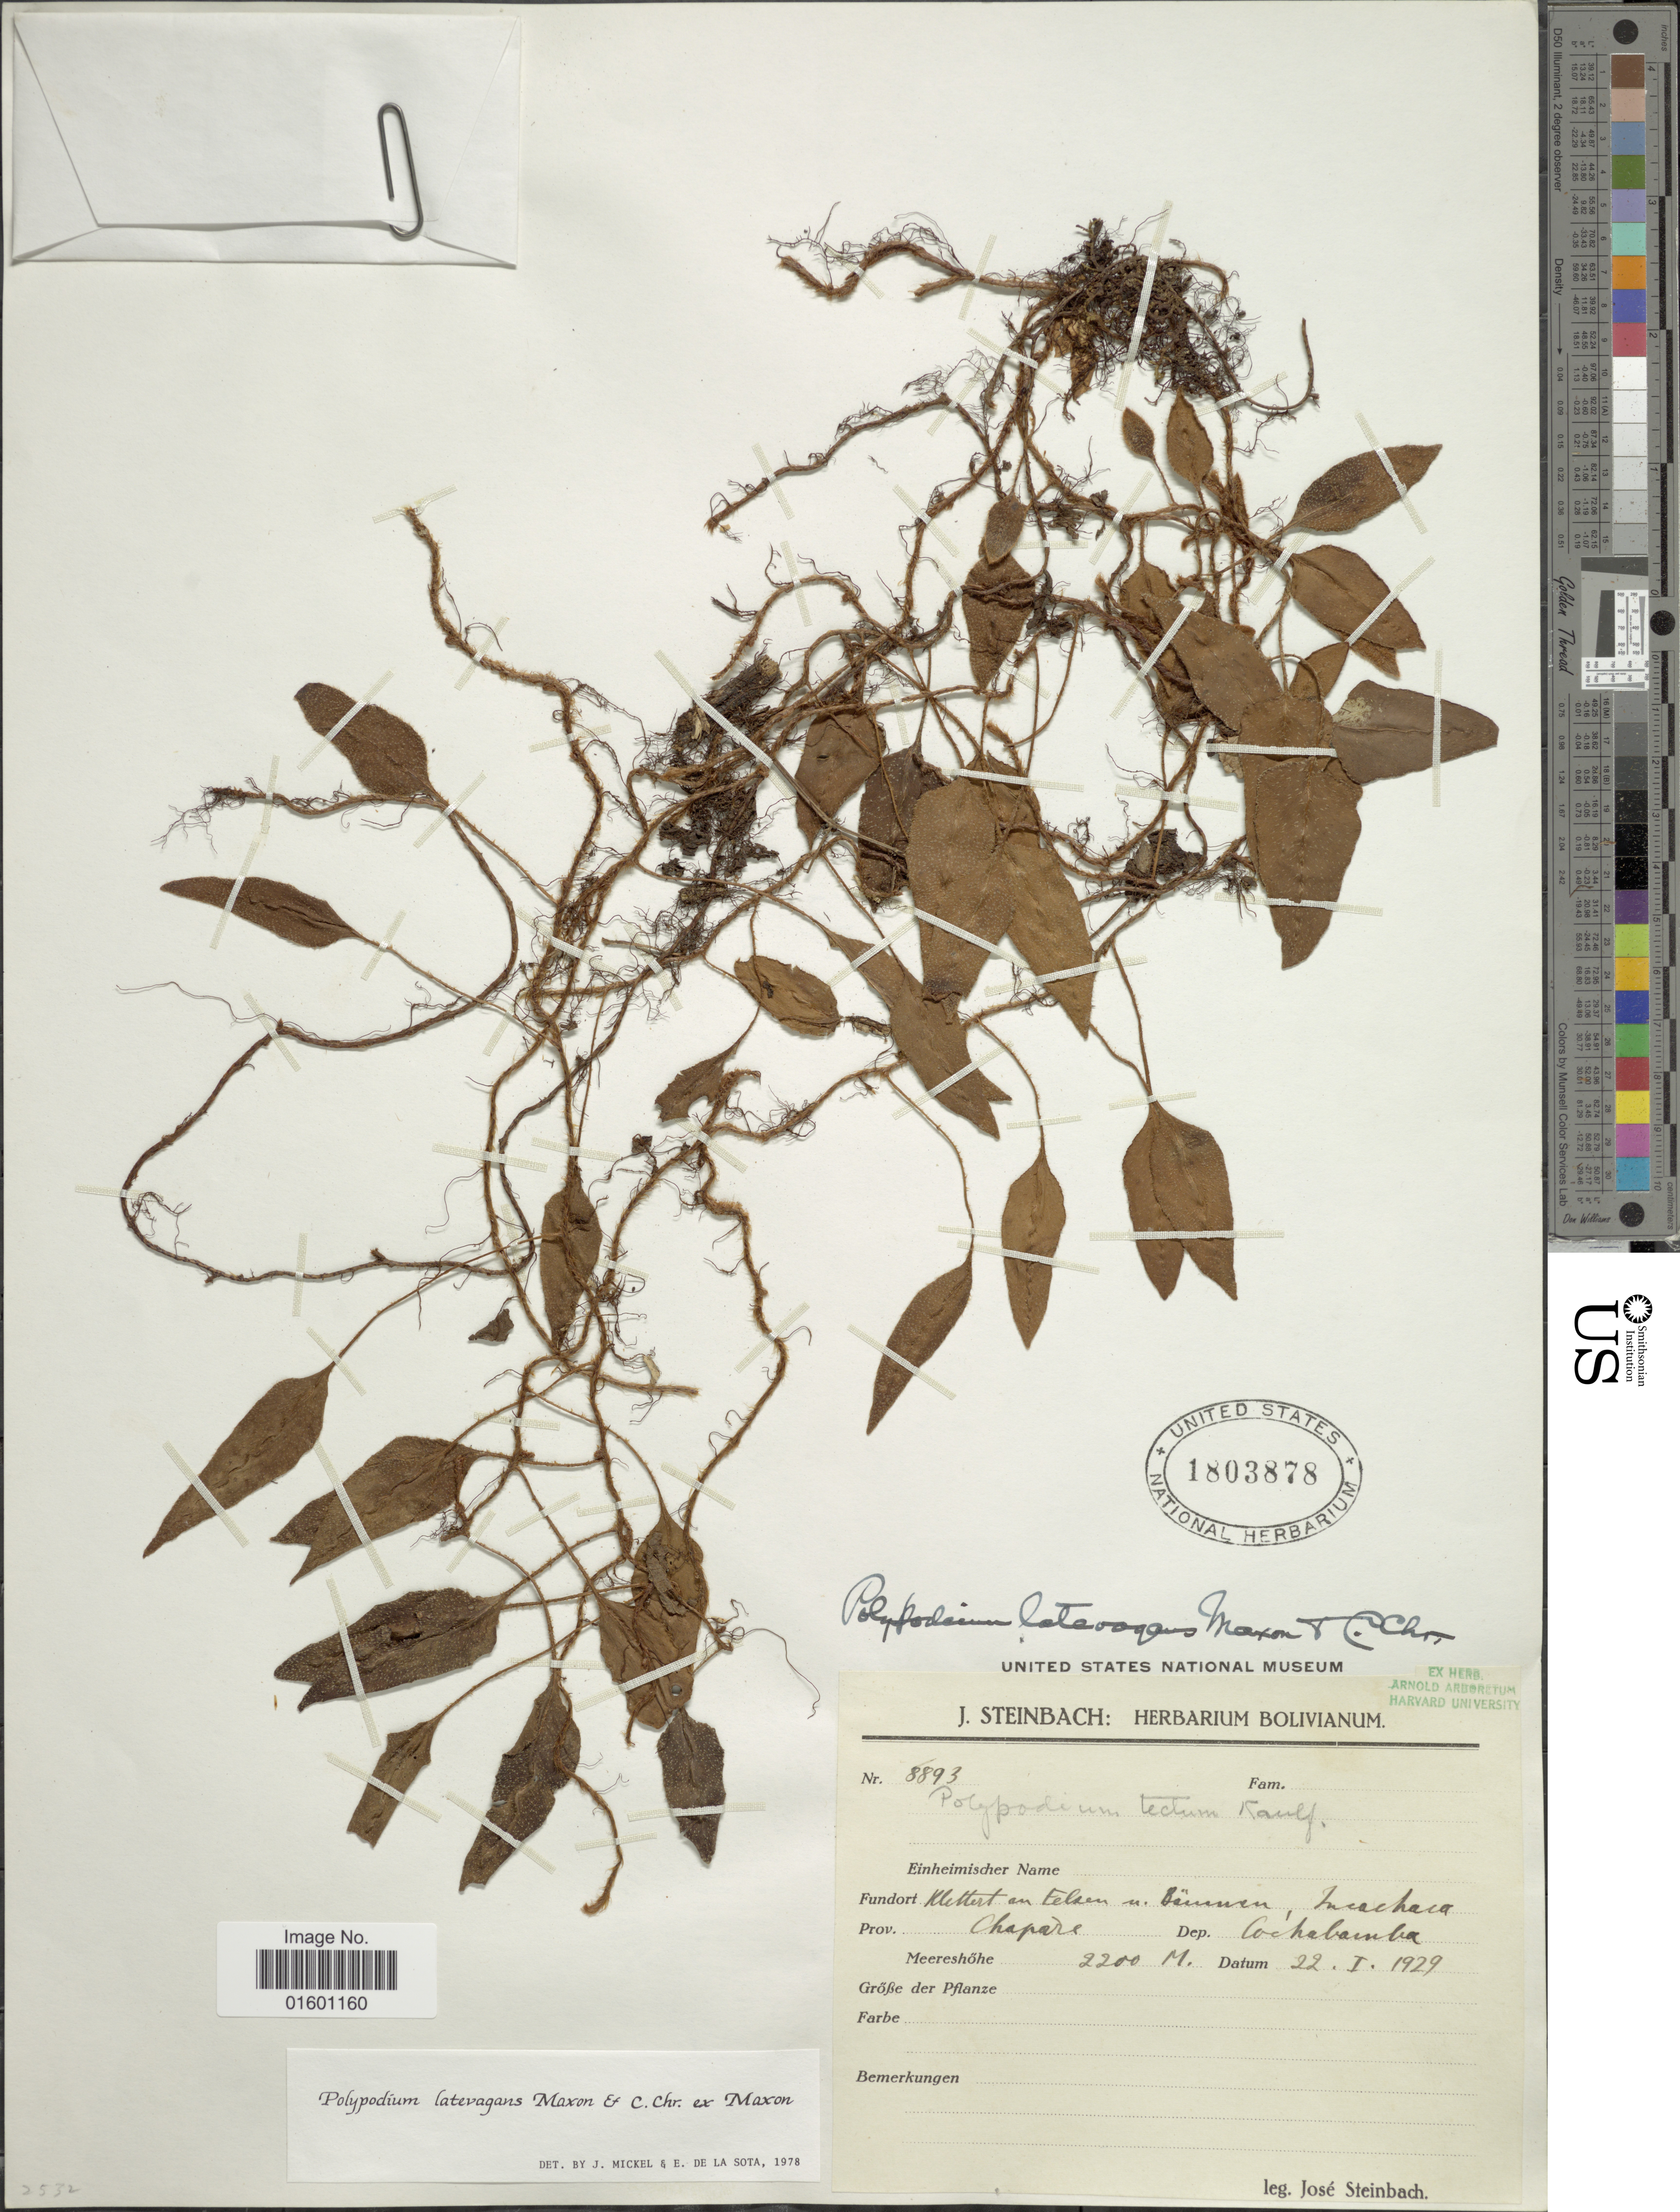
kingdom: Plantae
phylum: Tracheophyta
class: Polypodiopsida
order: Polypodiales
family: Polypodiaceae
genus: Microgramma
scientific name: Microgramma latevagans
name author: (Maxon & C. Chr.) Lellinger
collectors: J. Steinbach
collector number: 8893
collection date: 1929-01-22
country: Bolivia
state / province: Cochabamba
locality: Incachaca, Prov. Chapare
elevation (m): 2200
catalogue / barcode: US 1803878